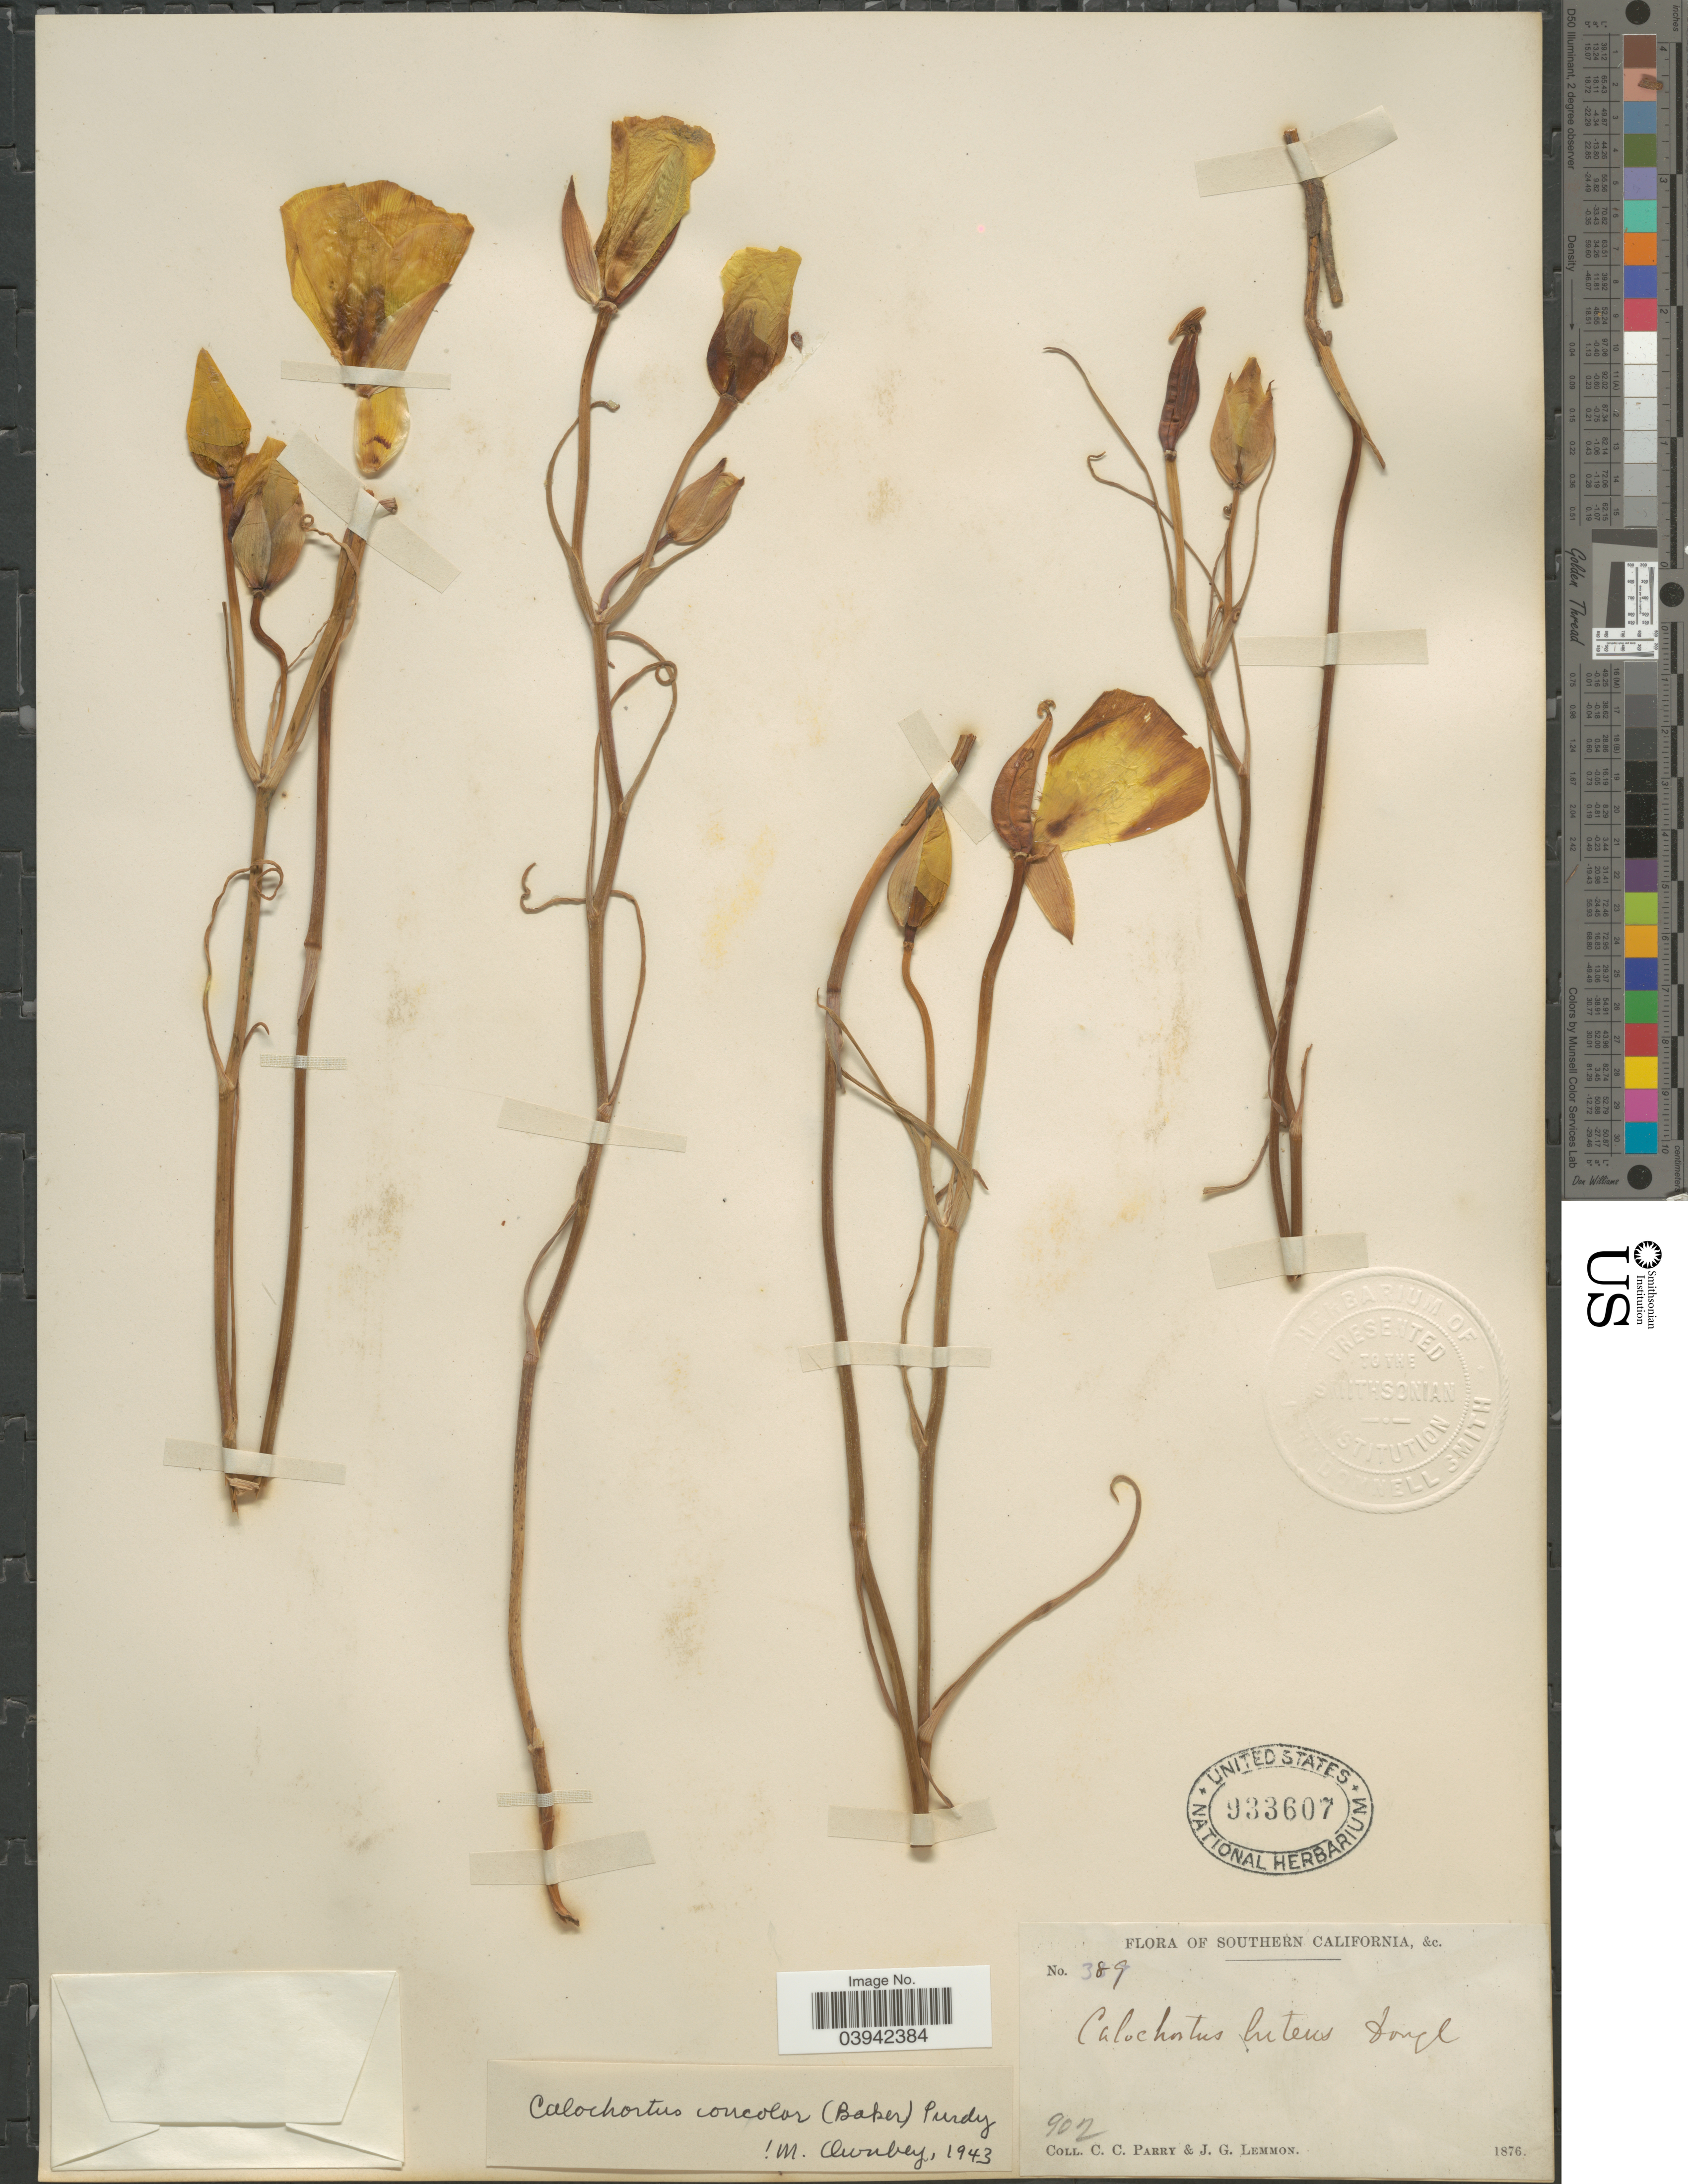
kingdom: Plantae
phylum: Tracheophyta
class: Liliopsida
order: Liliales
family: Liliaceae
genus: Calochortus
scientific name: Calochortus concolor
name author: (Baker) Purdy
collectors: C. C. Parry & J. Lemmon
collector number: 389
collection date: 1876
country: United States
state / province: California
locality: Southern California.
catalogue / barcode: US 933607